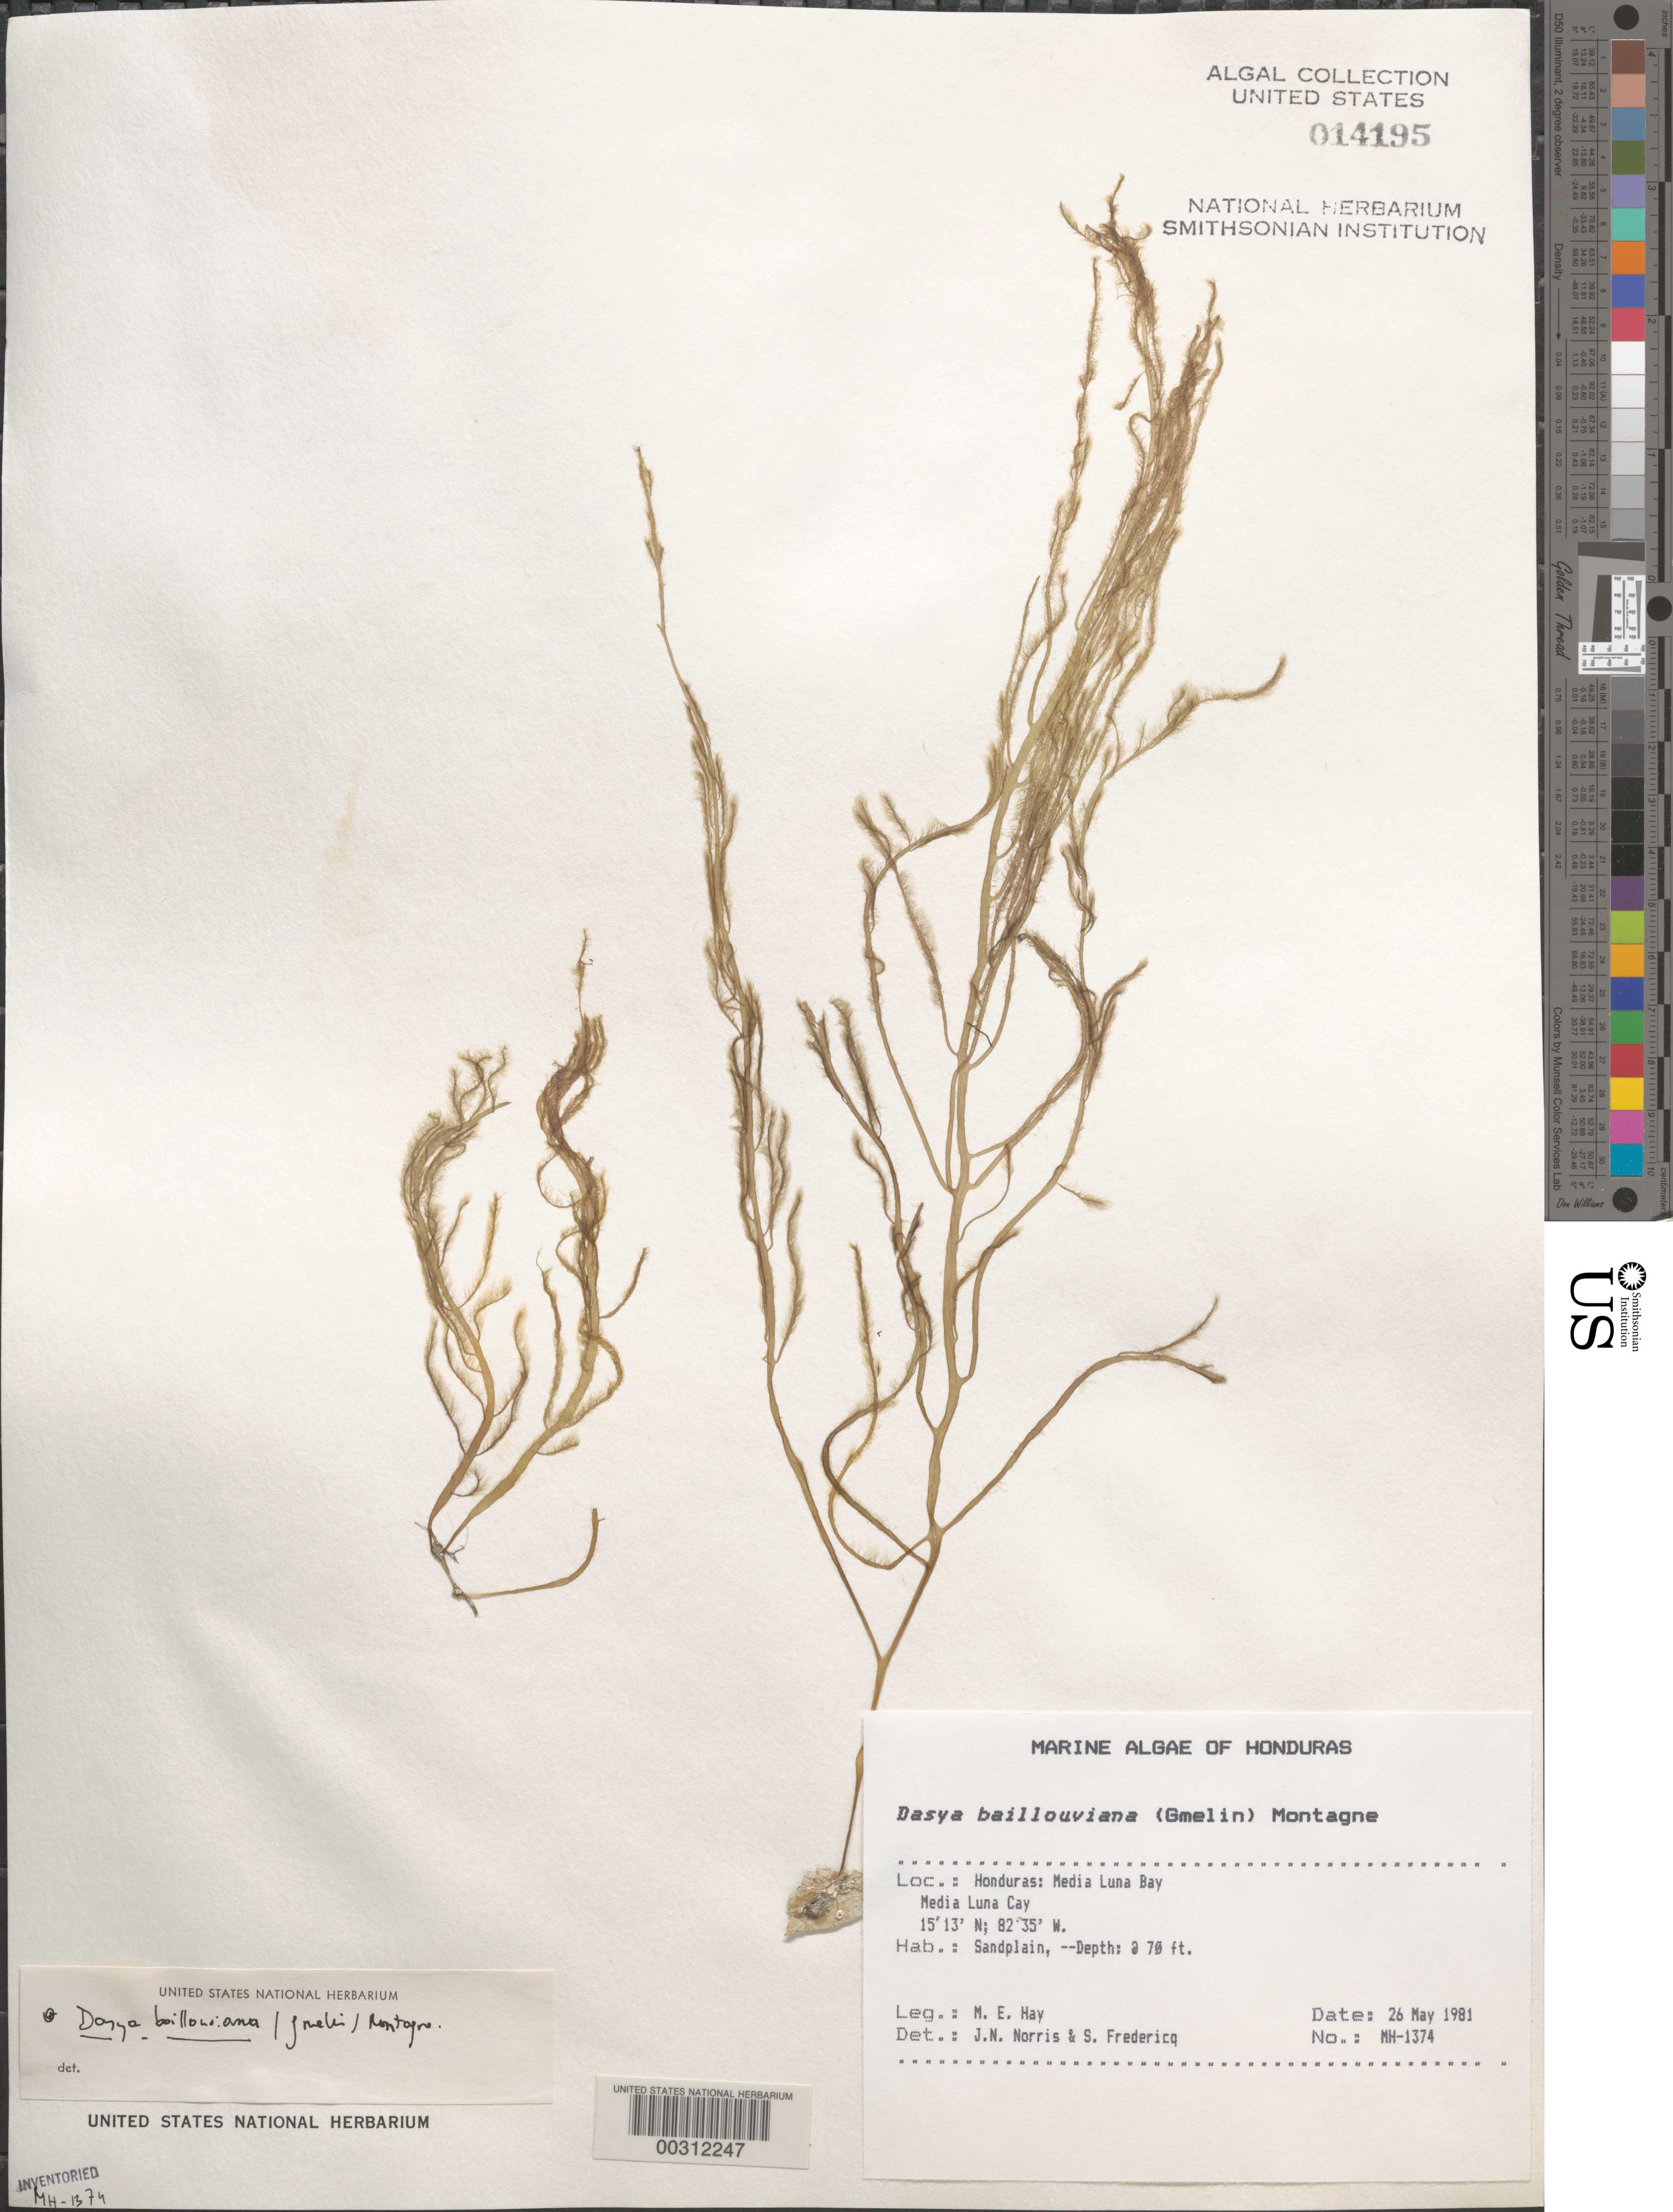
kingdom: Plantae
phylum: Rhodophyta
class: Florideophyceae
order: Ceramiales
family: Dasyaceae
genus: Dasya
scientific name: Dasya pedicellata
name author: (C. Agardh) C. Agardh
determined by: Algae name updating Project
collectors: M. E. Hay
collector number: MEH-1374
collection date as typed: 26 May 1981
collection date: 1981-05-26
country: Honduras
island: Media Luna Cay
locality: Media Luna Bay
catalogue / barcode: US 14195